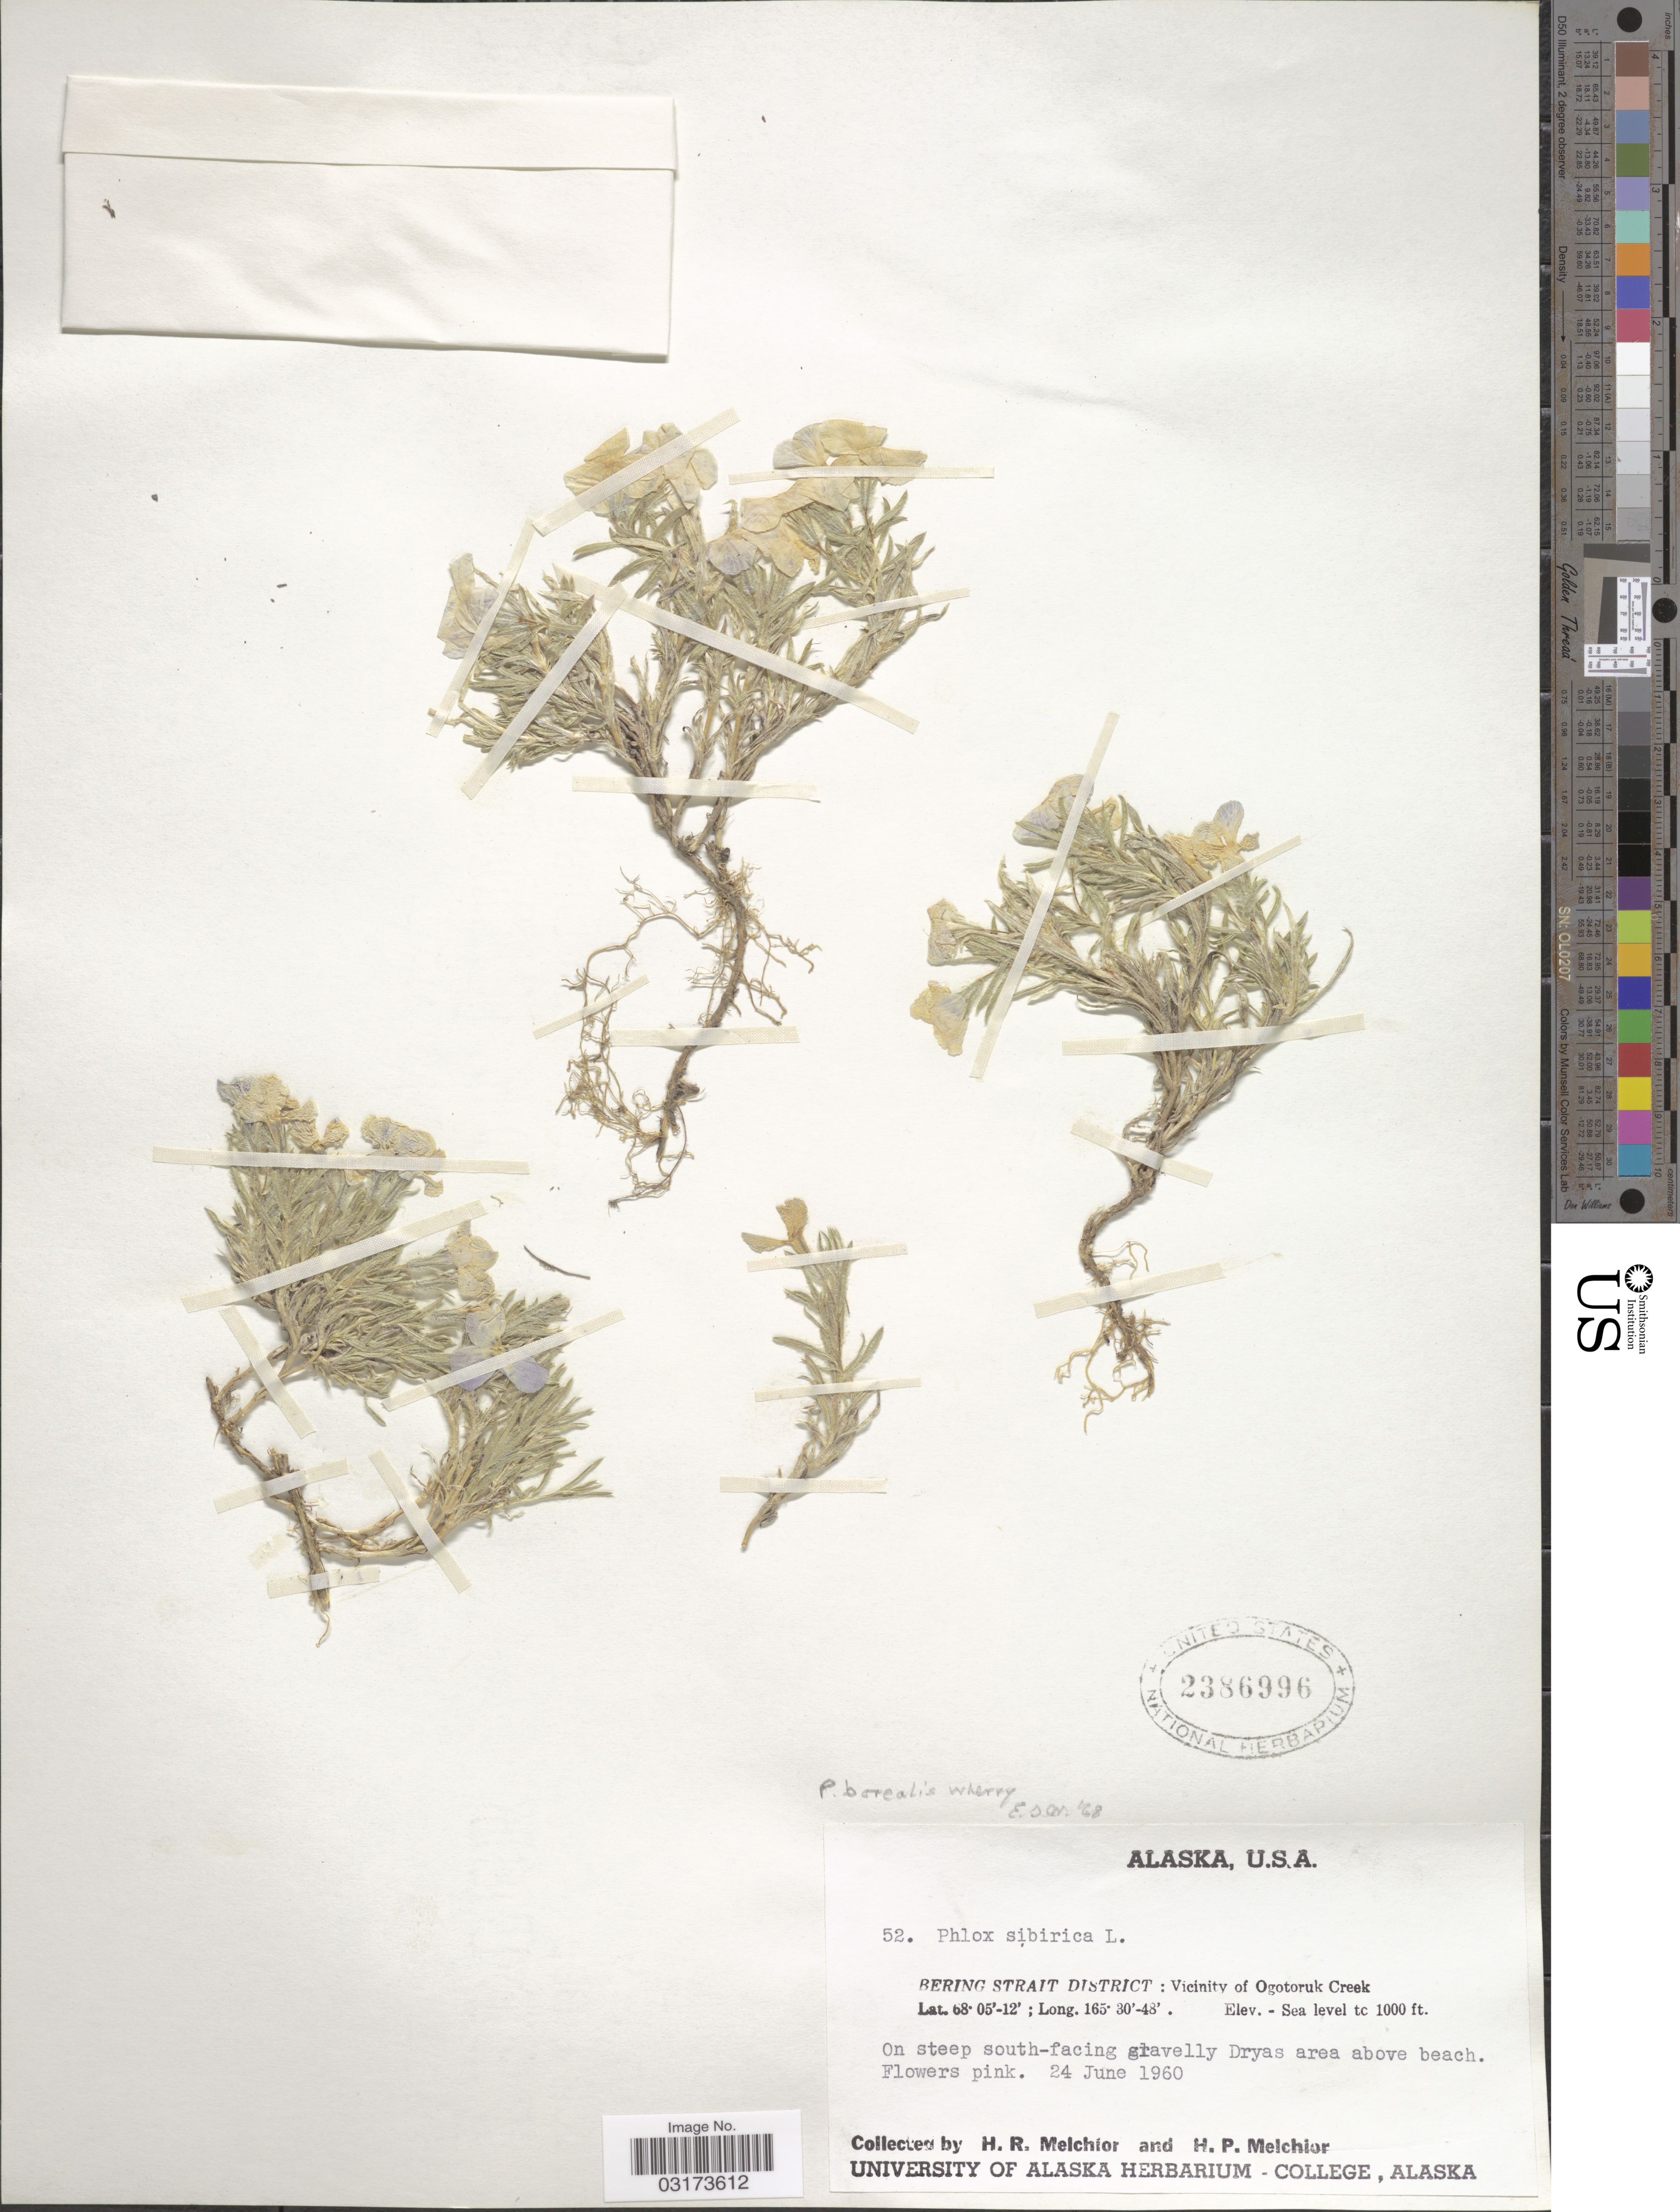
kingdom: Plantae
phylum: Tracheophyta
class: Magnoliopsida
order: Ericales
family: Polemoniaceae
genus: Phlox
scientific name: Phlox alaskensis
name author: Jordal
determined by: Mayfield, M. H.; Ferguson, C. J.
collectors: H. R. Melchior & H. P. Melchior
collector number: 52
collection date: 1960-06-24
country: United States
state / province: Alaska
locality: Bering Strait District: Vicinity of Ogotoruk Creek.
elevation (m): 0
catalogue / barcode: US 2386996